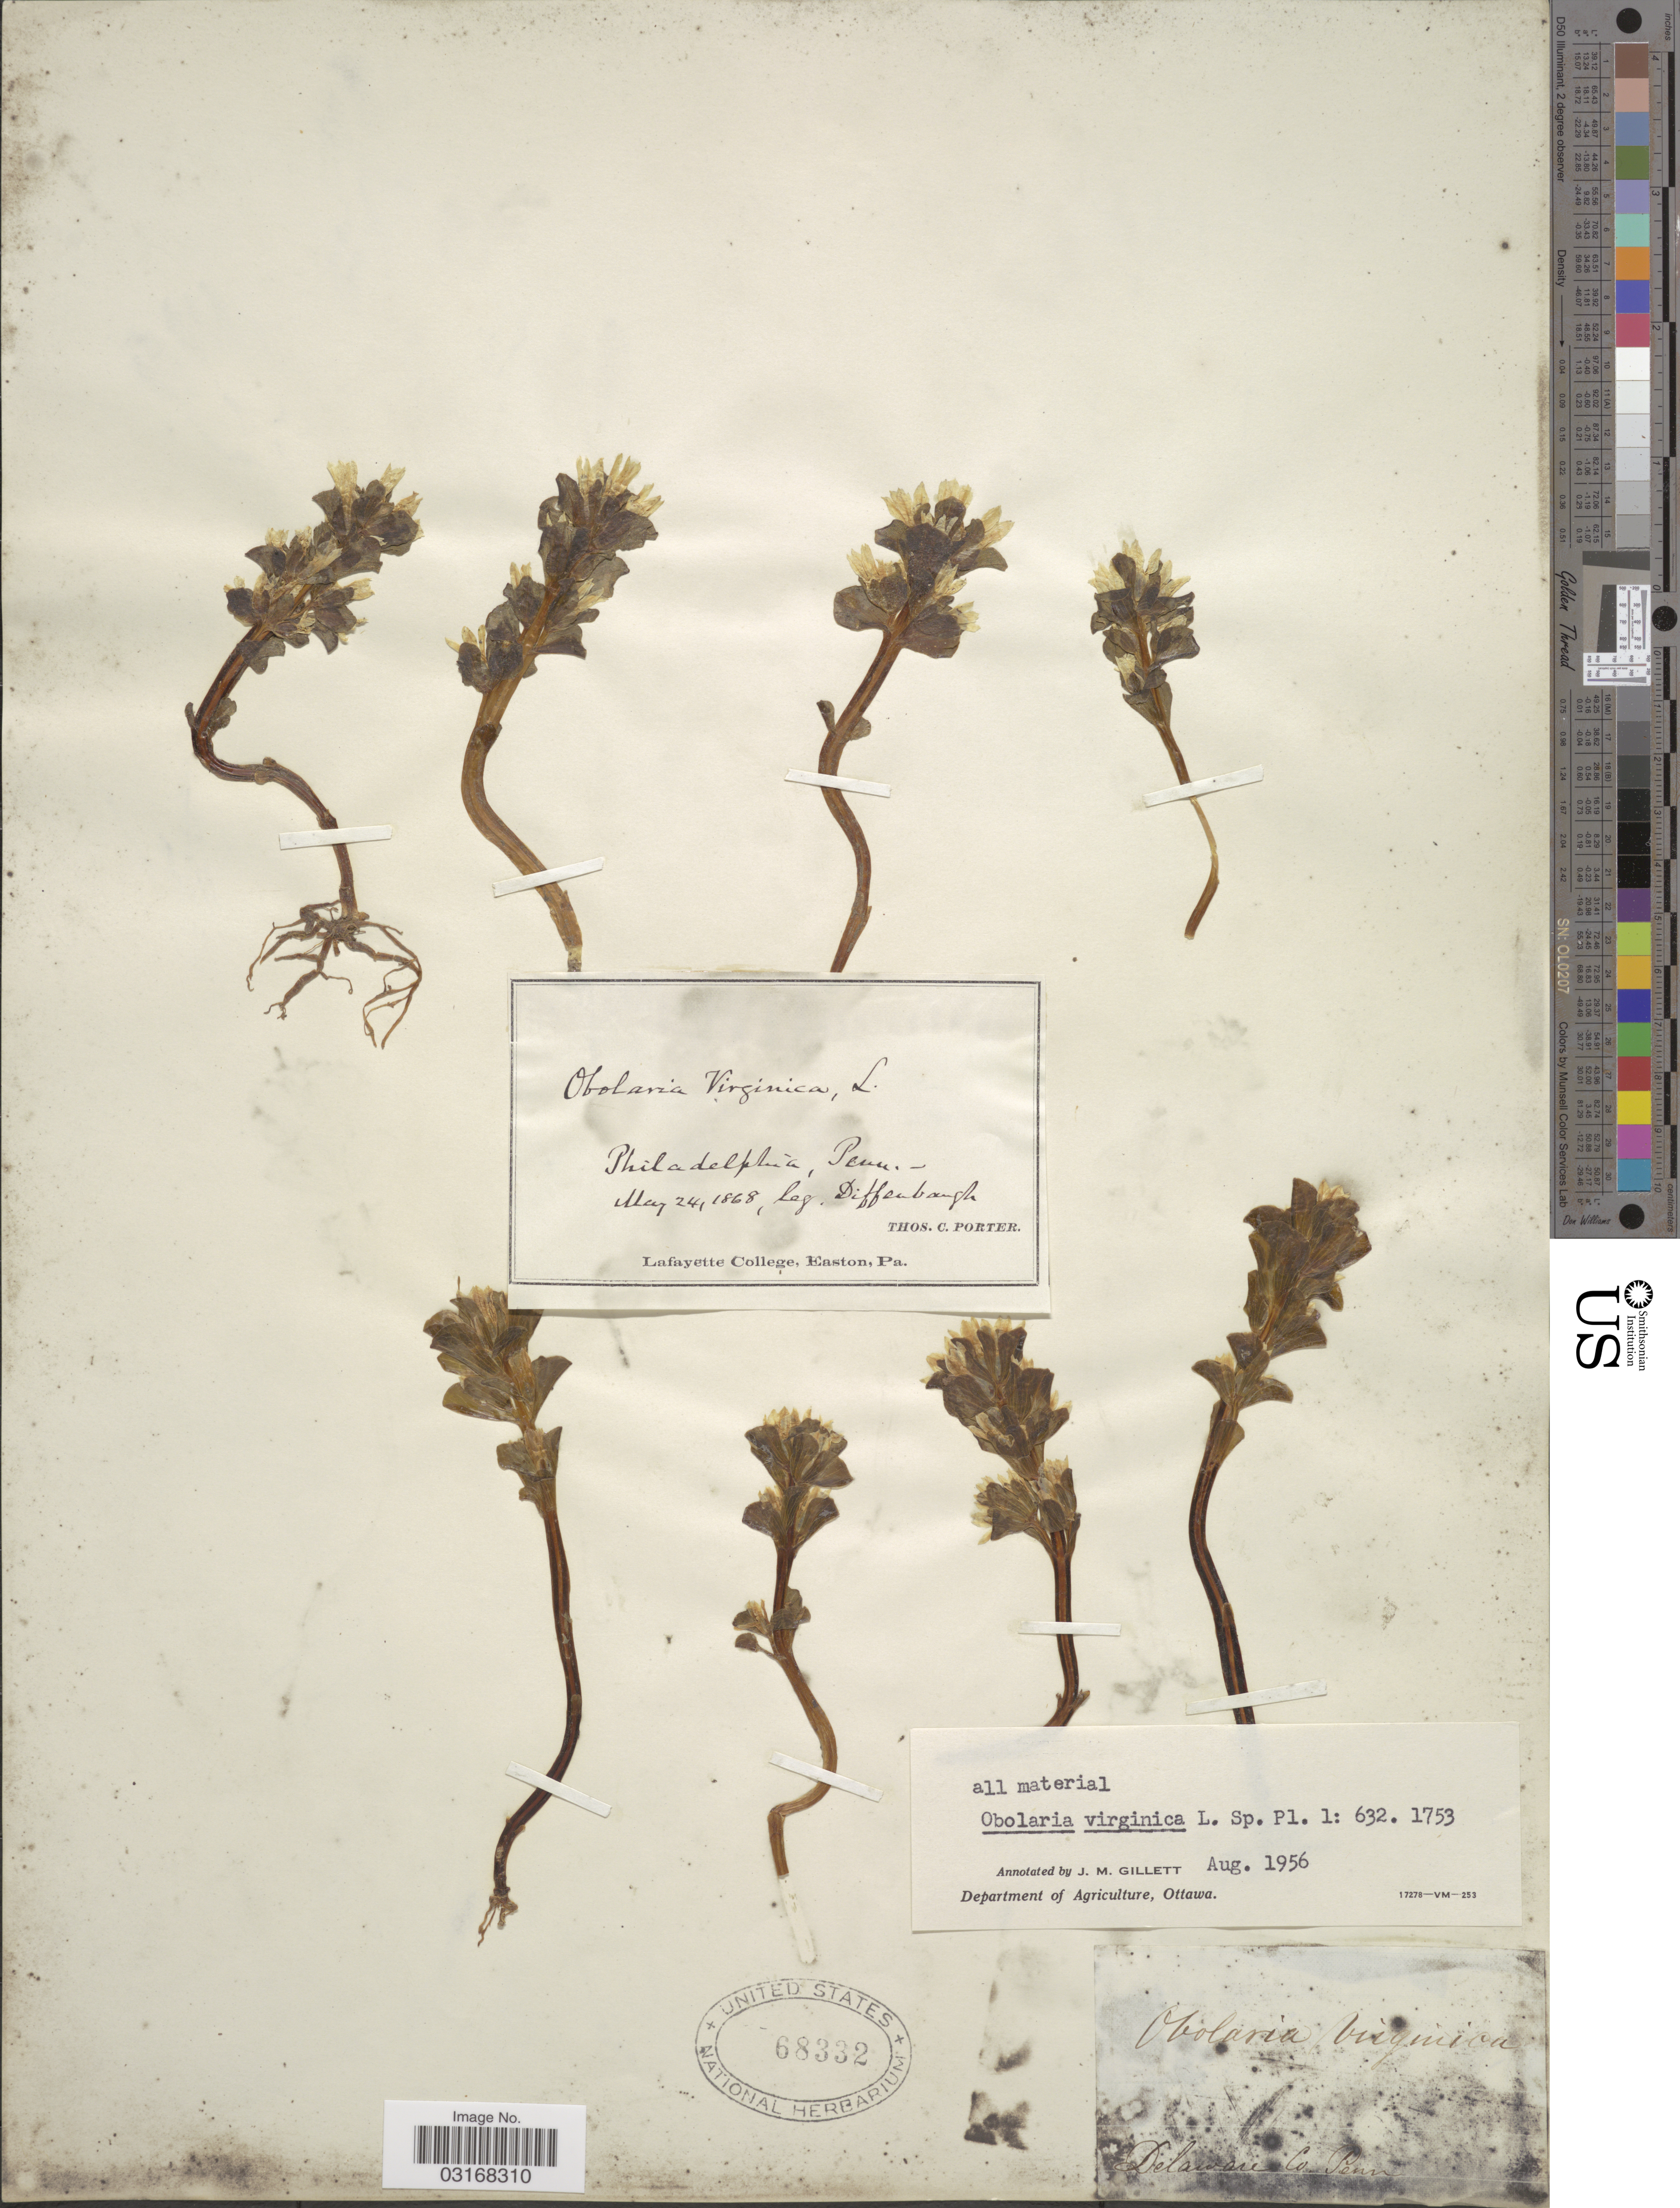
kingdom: Plantae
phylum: Tracheophyta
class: Magnoliopsida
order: Gentianales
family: Gentianaceae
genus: Obolaria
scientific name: Obolaria virginica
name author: L.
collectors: T. Porter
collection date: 1868-05-24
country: United States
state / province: Pennsylvania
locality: Delaware Co. Penn. Philadelphia.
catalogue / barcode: US 68332